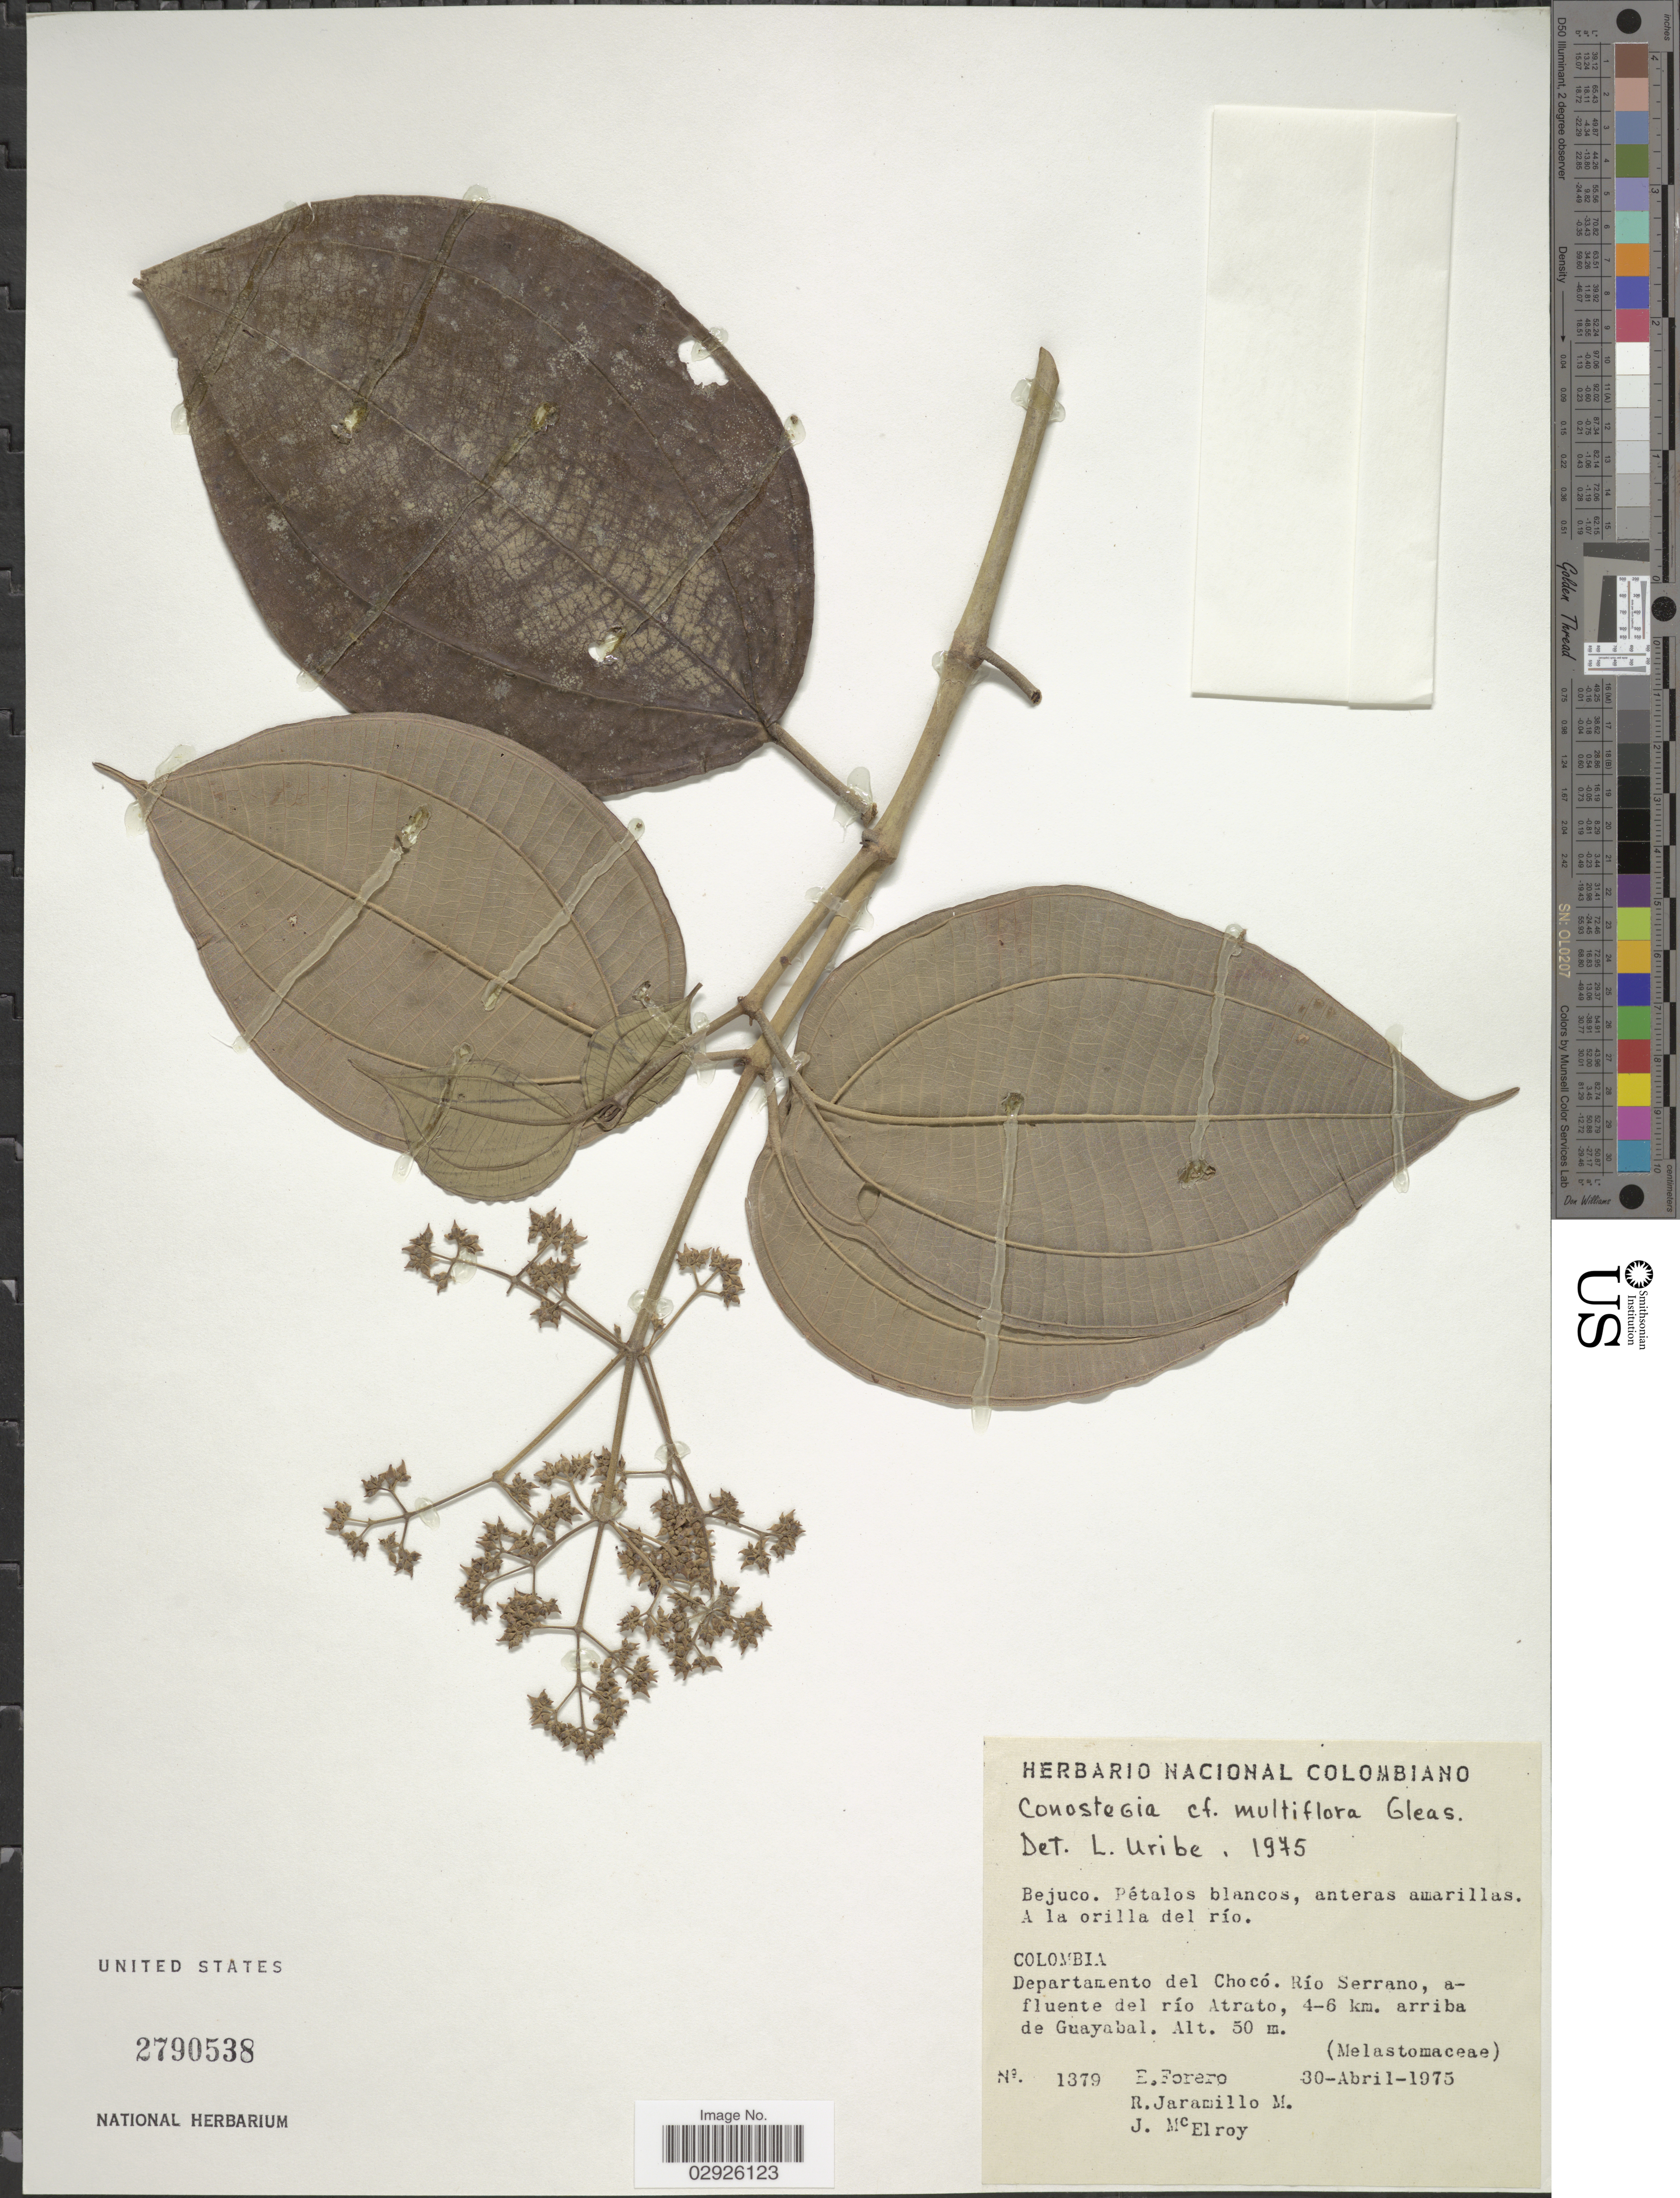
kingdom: Plantae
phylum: Tracheophyta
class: Magnoliopsida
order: Myrtales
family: Melastomataceae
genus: Graffenrieda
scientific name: Graffenrieda sp. nov.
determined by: Murillo, J. S.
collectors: E. Forero, R. Jaramillo M. & J. B. McElroy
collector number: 1379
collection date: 1975-04-30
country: Colombia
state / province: Chocó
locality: Departamento del Chocó. Río Serrano, afluente del río Atrato, 4-6 km. arriba de Guayabal.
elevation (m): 50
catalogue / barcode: US 2790538